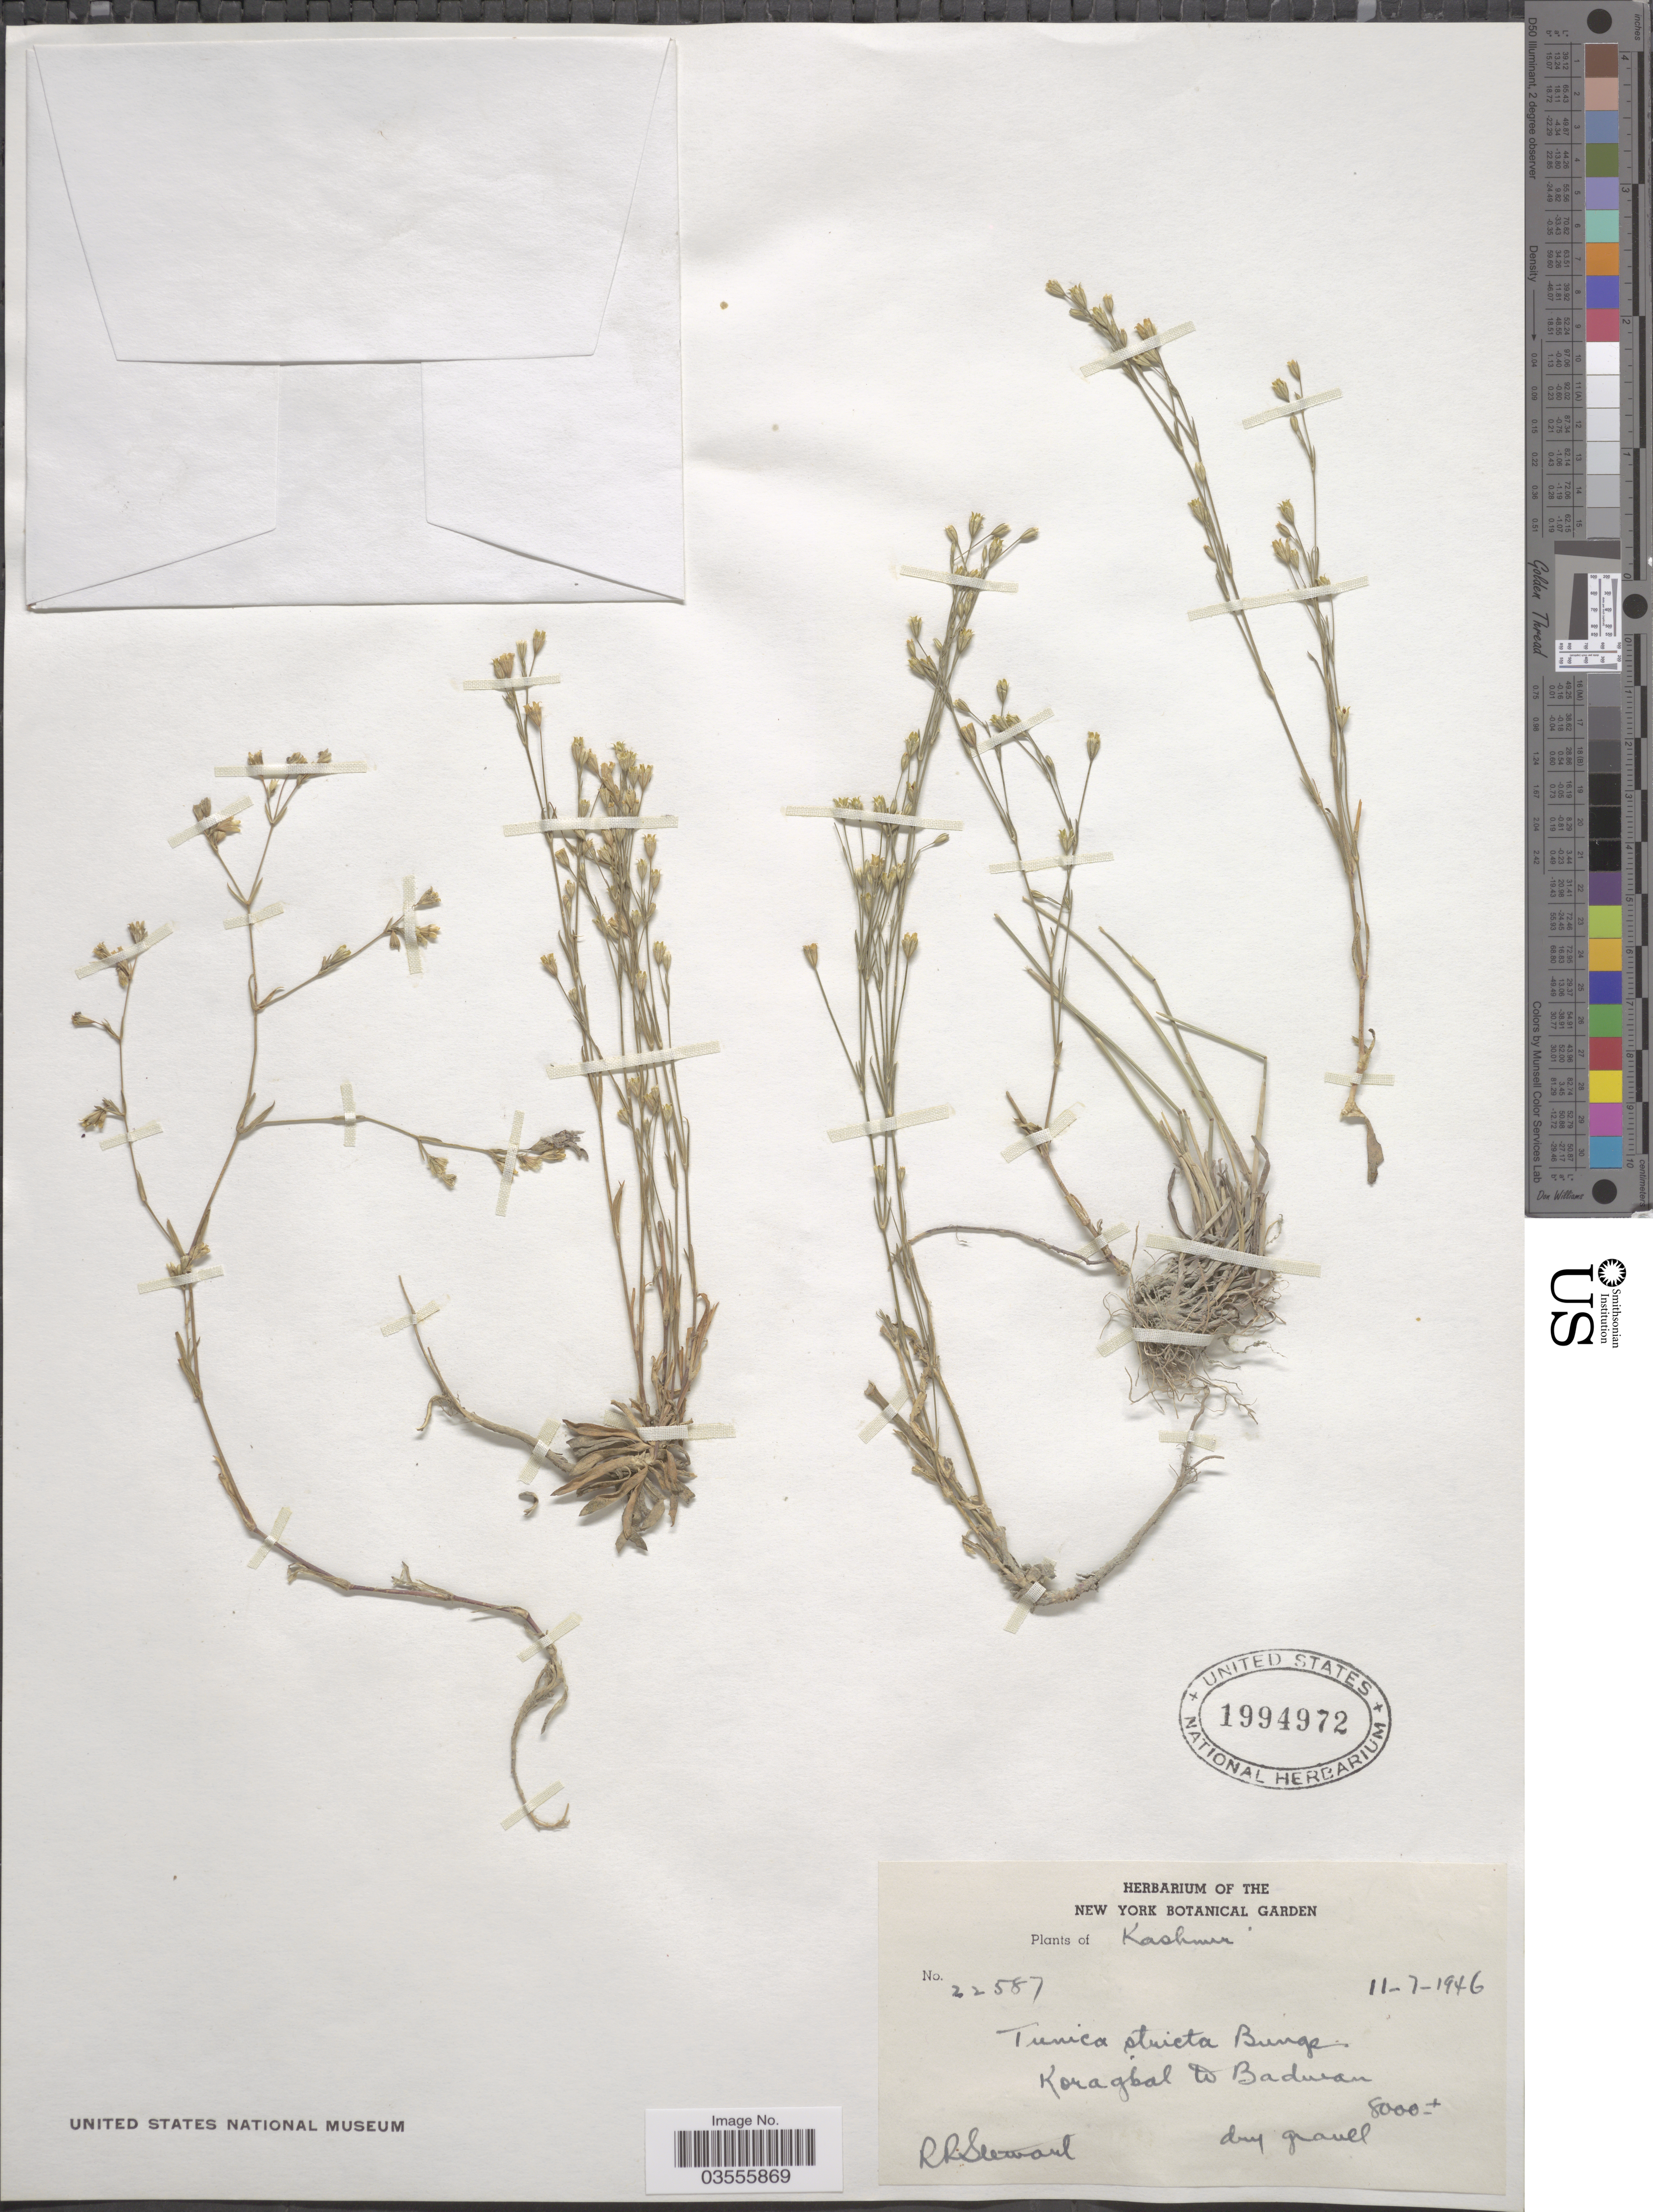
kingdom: Plantae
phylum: Tracheophyta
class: Magnoliopsida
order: Caryophyllales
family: Caryophyllaceae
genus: Dianthus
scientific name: Dianthus recticaulis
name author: Ledeb.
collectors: R. Stewart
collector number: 22587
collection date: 1946-07-11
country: India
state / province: Jammu and Kashmir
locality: Kashmir. Koragbal to Badwan.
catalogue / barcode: US 1994972